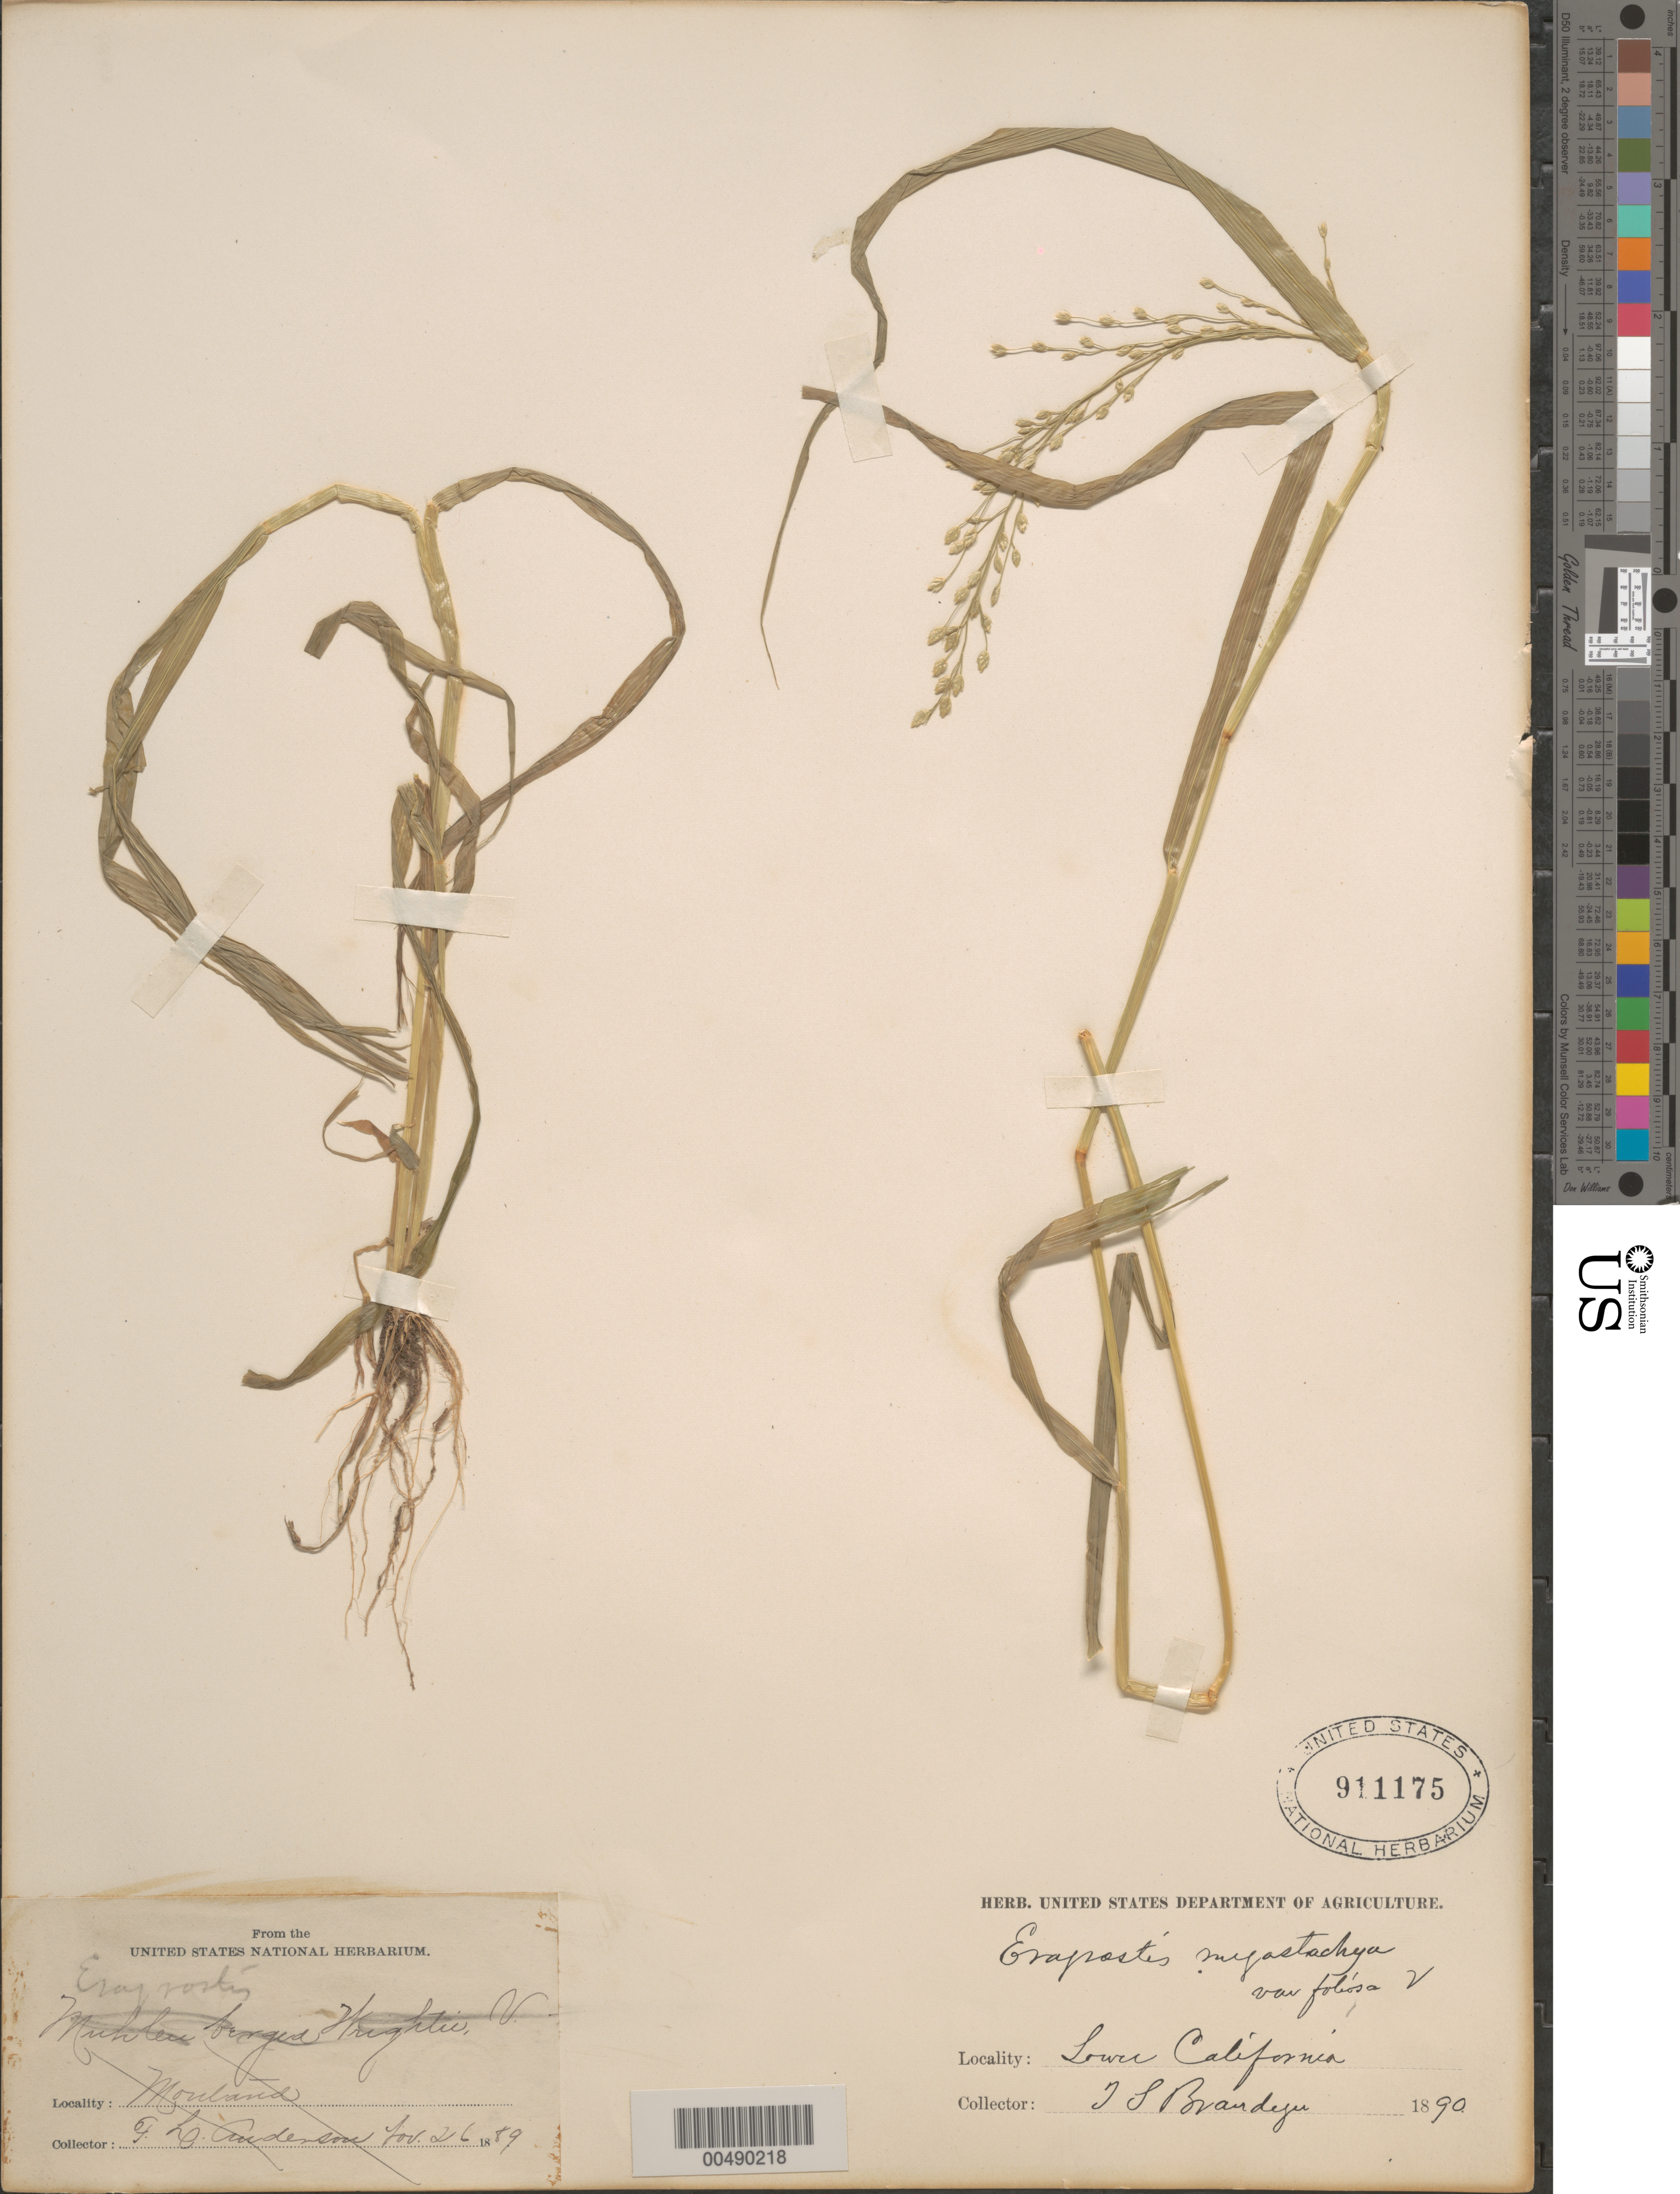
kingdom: Plantae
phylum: Tracheophyta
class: Liliopsida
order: Poales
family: Poaceae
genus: Eragrostis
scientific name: Eragrostis cilianensis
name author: (Bellardi) Vignolo ex Janch.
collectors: T. S. Brandegee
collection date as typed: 1890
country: Mexico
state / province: Baja California Norte / Baja California Sur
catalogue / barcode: US 911175